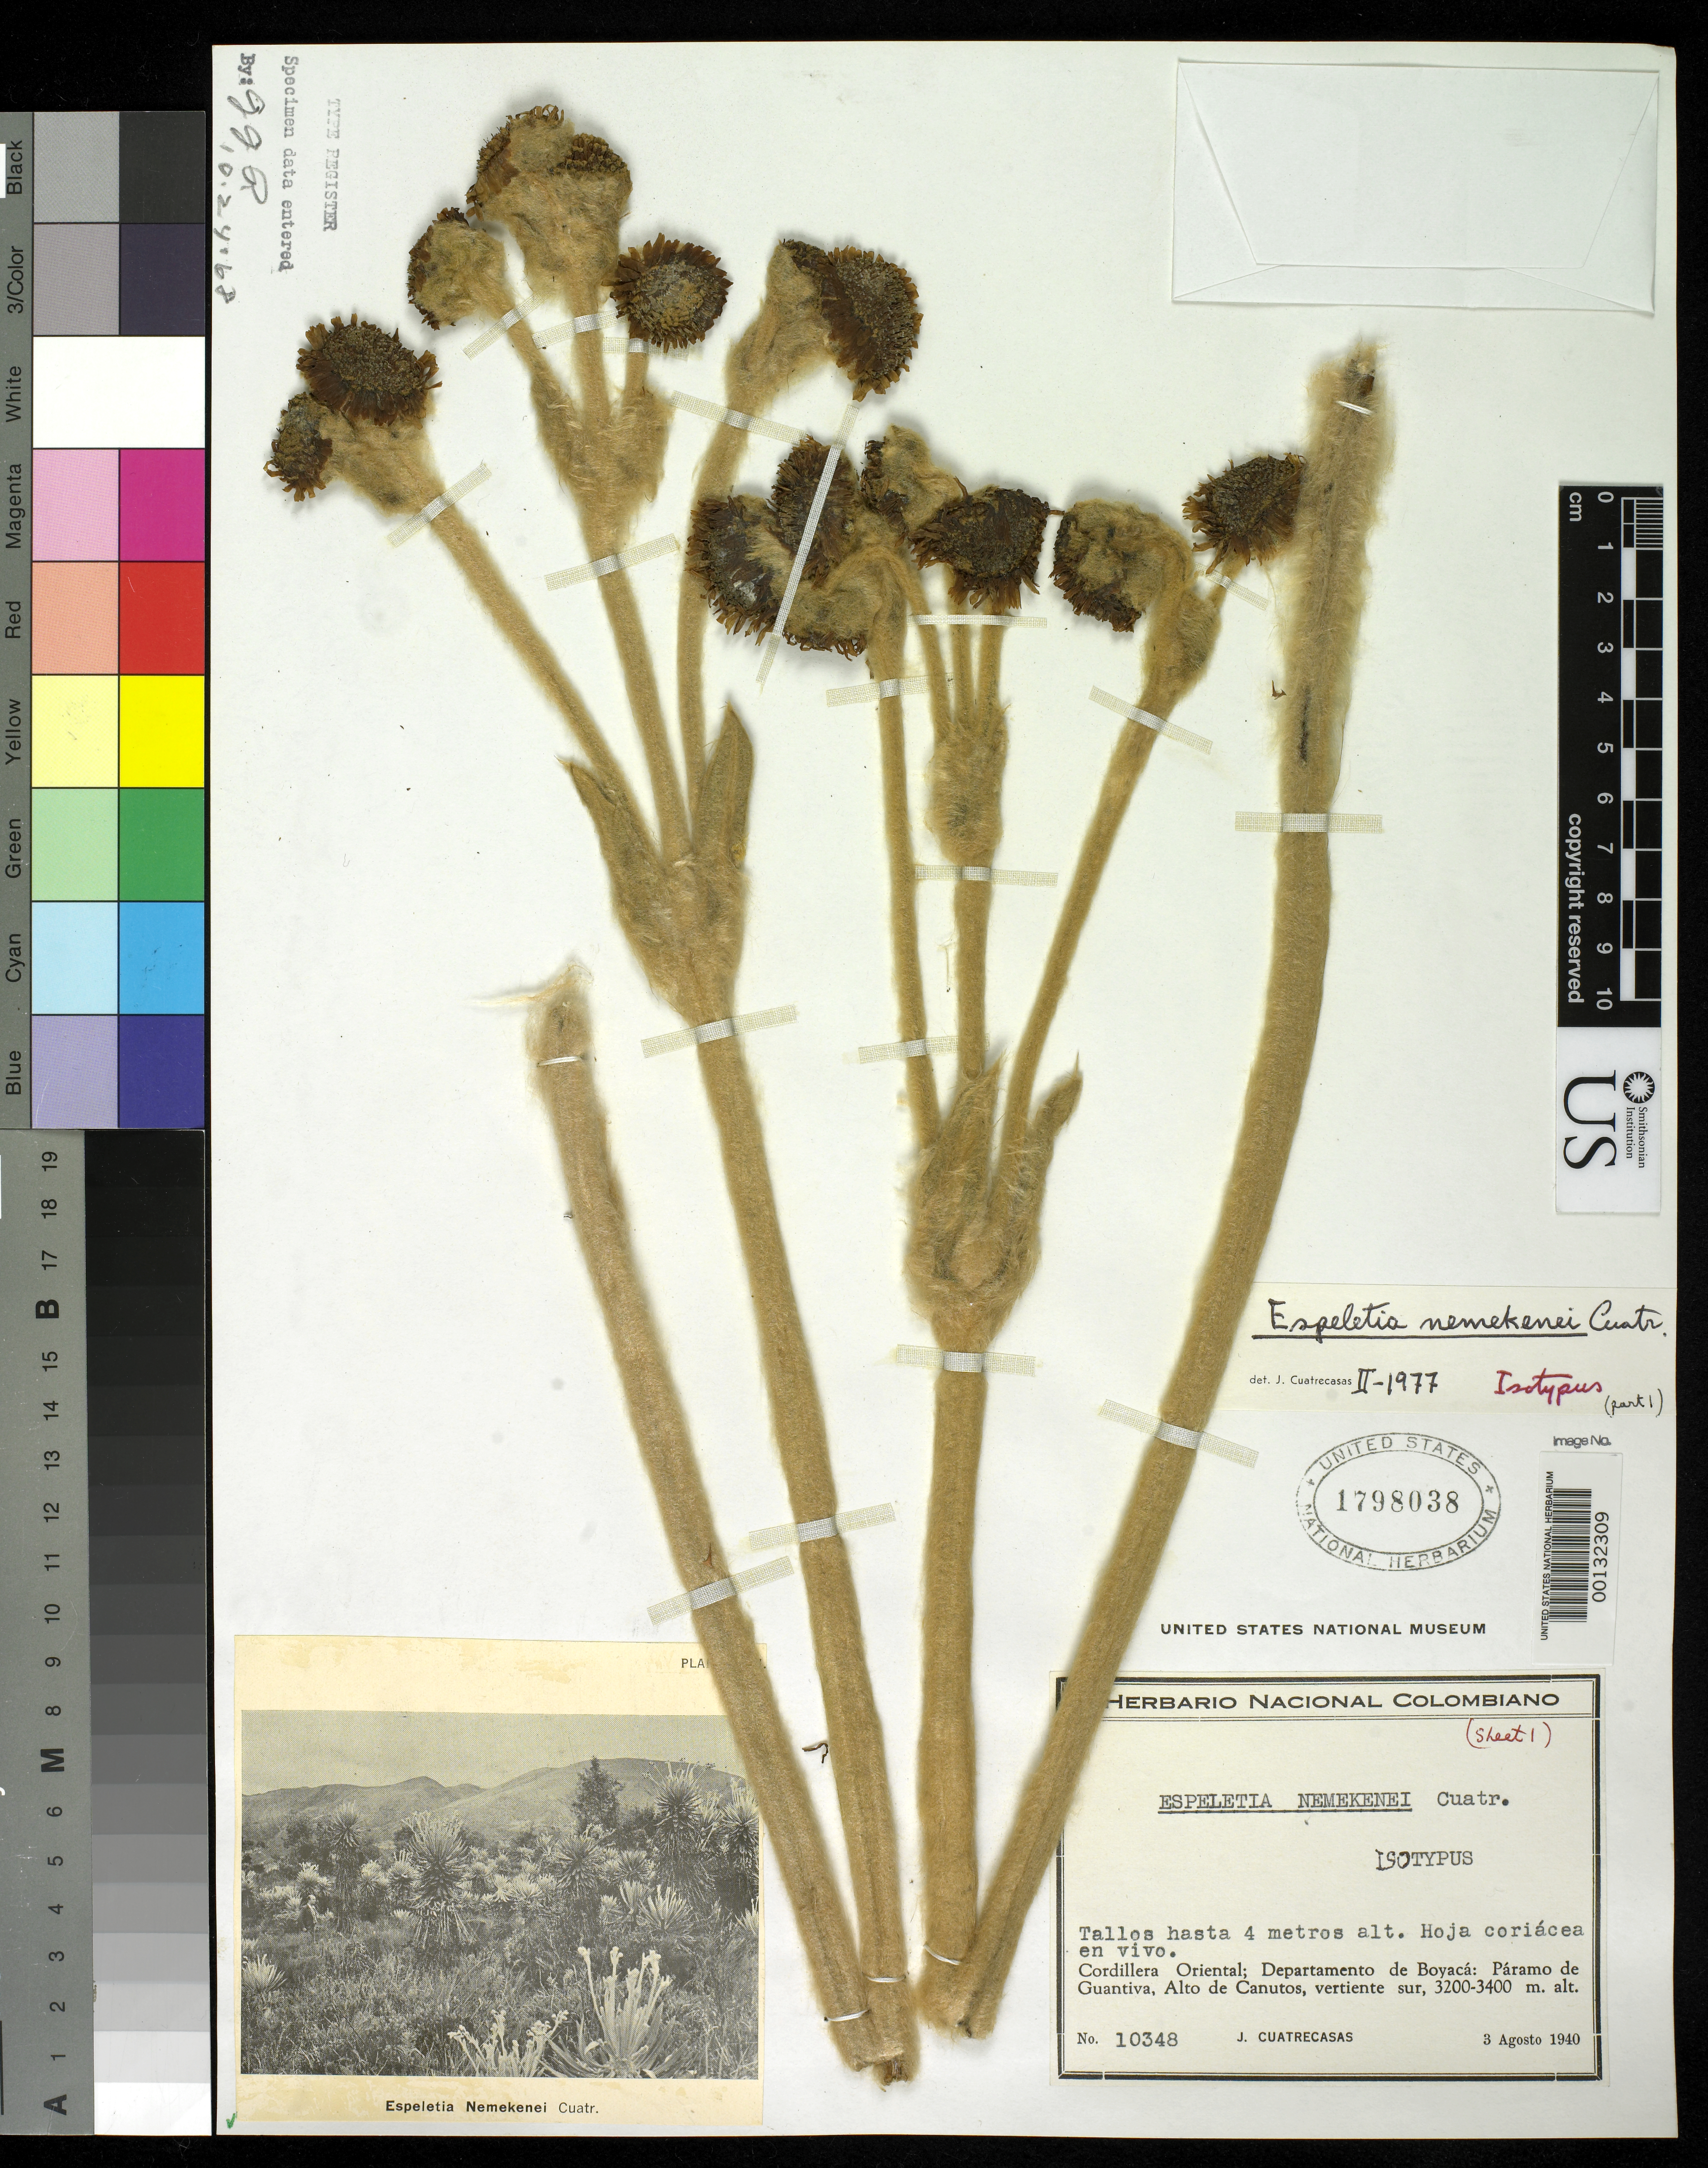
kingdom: Plantae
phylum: Tracheophyta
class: Magnoliopsida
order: Asterales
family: Asteraceae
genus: Espeletia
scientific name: Espeletia nemekenei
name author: Cuatrec.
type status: Isotype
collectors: J. Cuatrecasas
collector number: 10348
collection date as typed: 03 Aug 1940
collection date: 1940-08-03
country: Colombia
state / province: Boyacá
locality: Cordillera Oriental, Alto de Canutos, Páramo de Guantiva.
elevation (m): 3200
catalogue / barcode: US 1798038